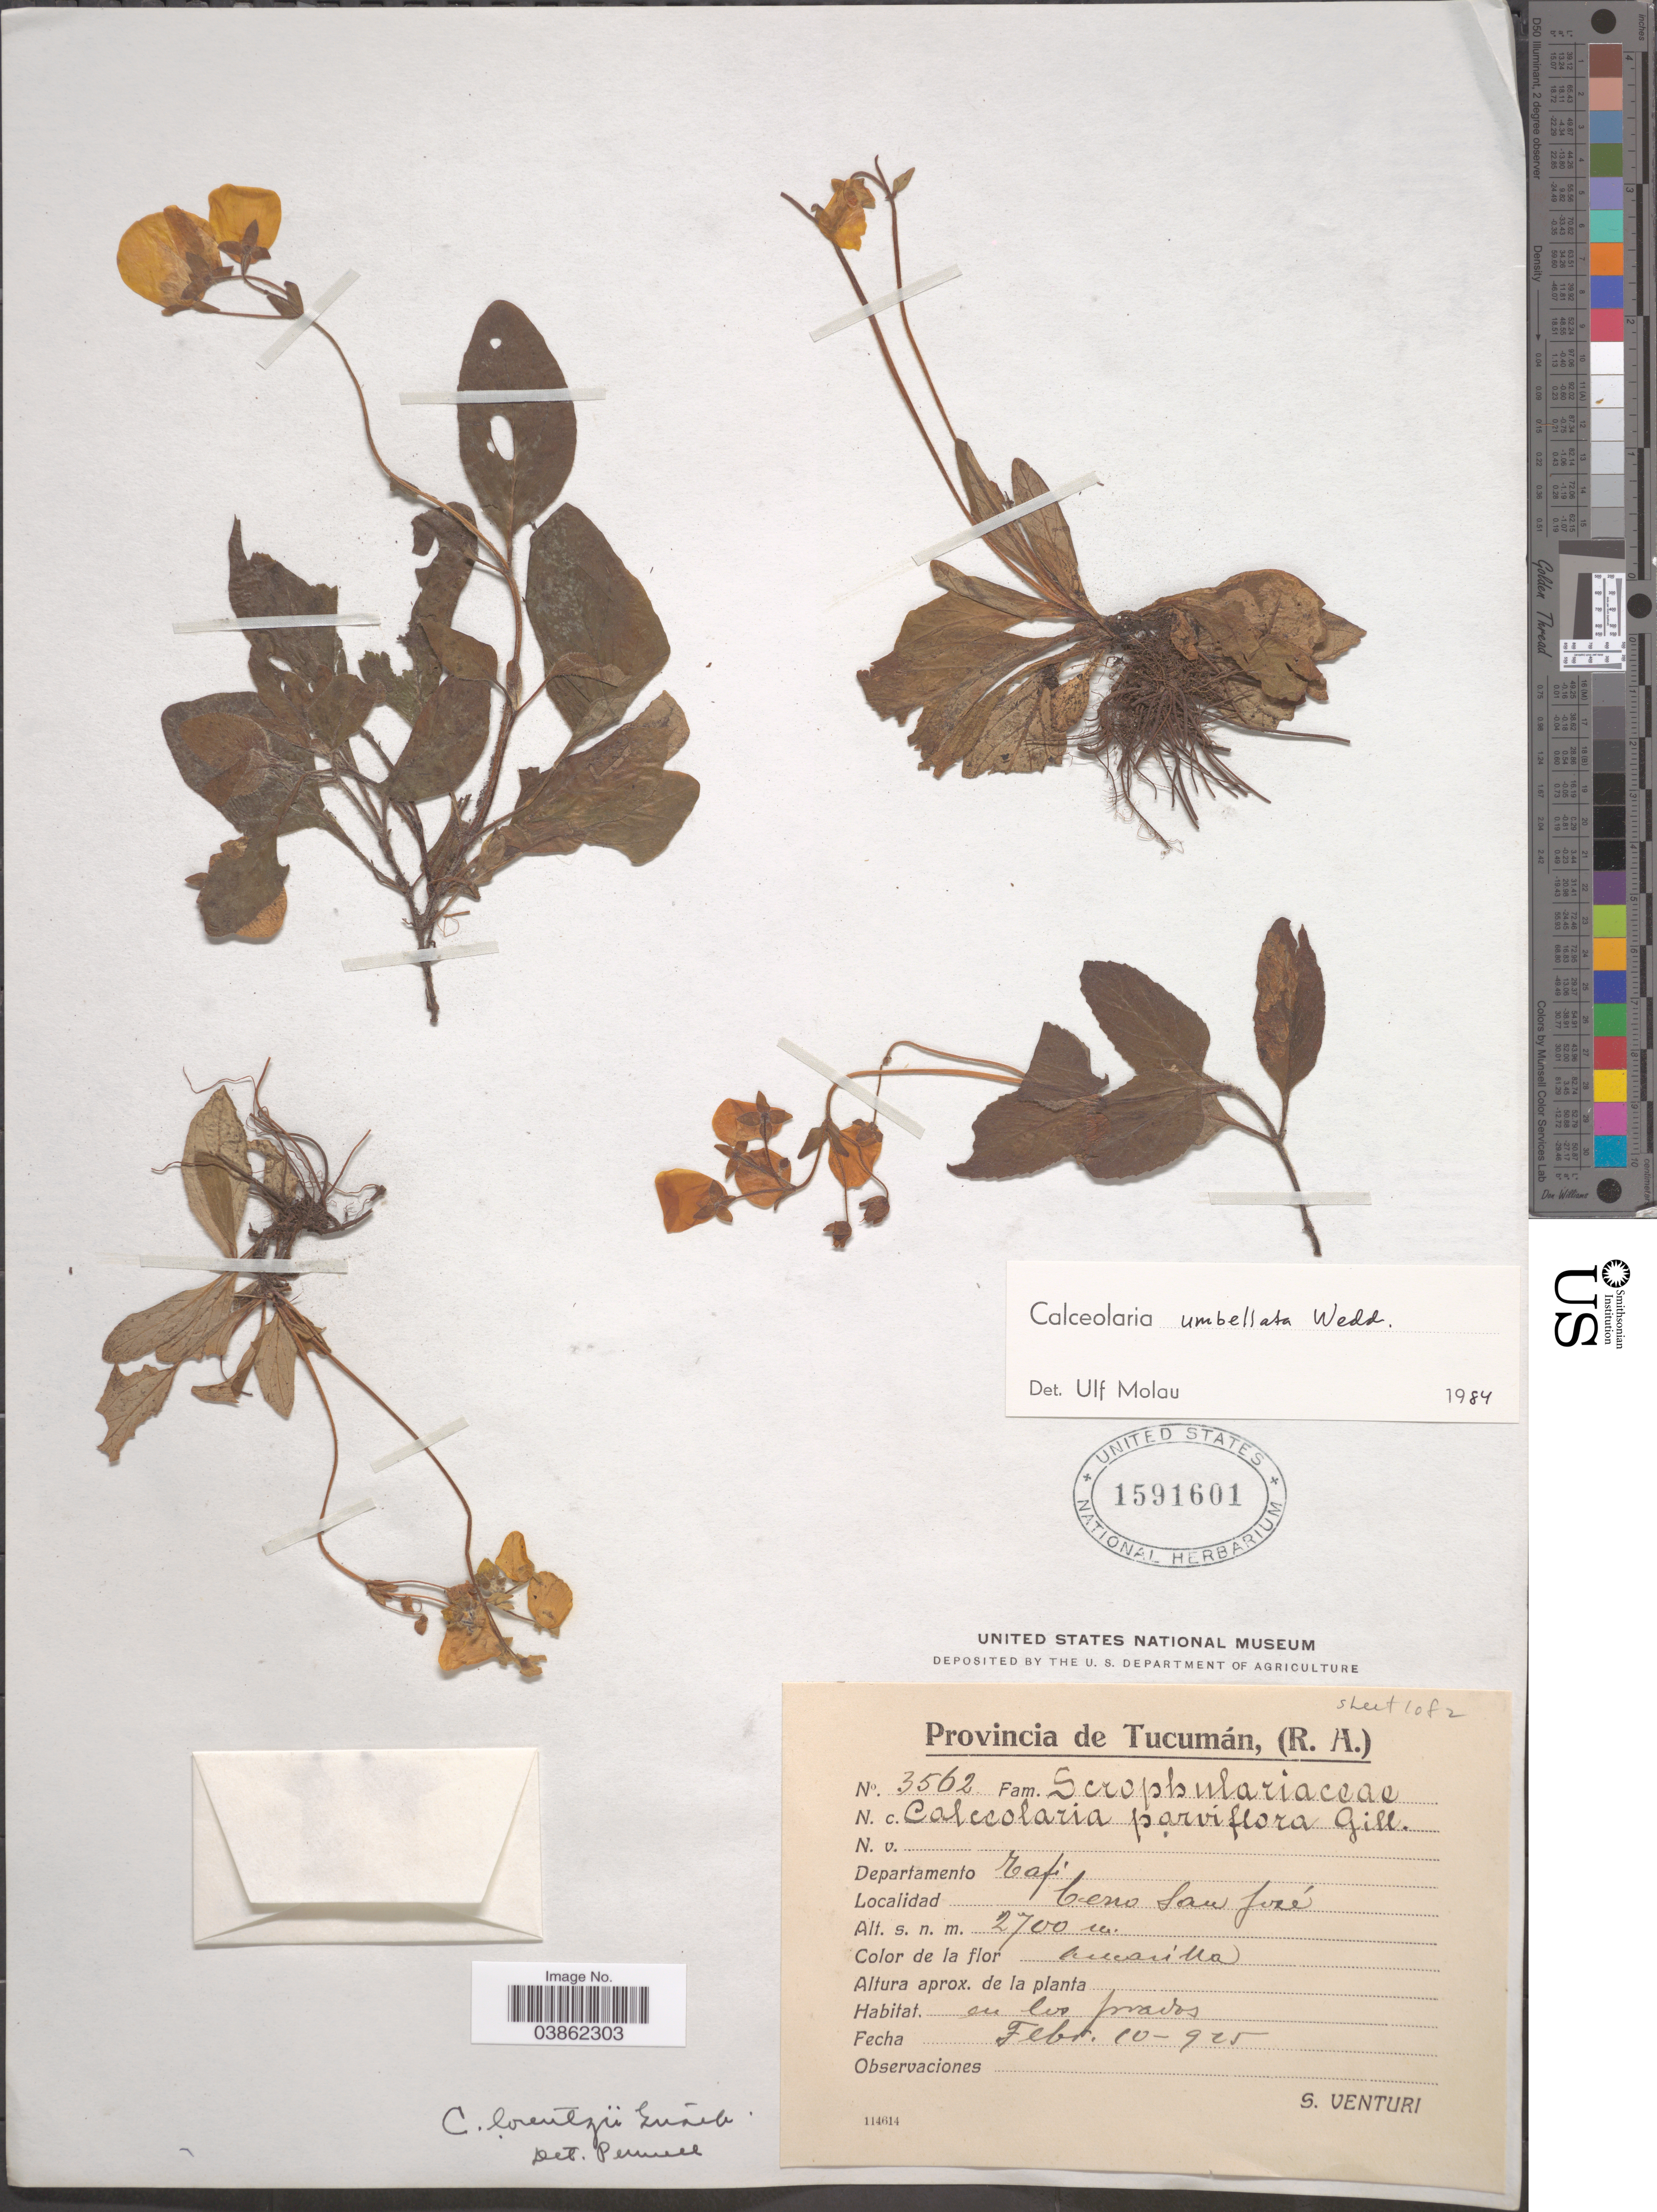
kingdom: Plantae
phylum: Tracheophyta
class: Magnoliopsida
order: Lamiales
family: Calceolariaceae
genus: Calceolaria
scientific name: Calceolaria umbellata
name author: Wedd.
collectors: S. Venturi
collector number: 3562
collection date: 1925-02-10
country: Argentina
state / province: Tucuman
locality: Departamento Tafí. Cerro San José.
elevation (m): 2700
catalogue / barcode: US 1591601